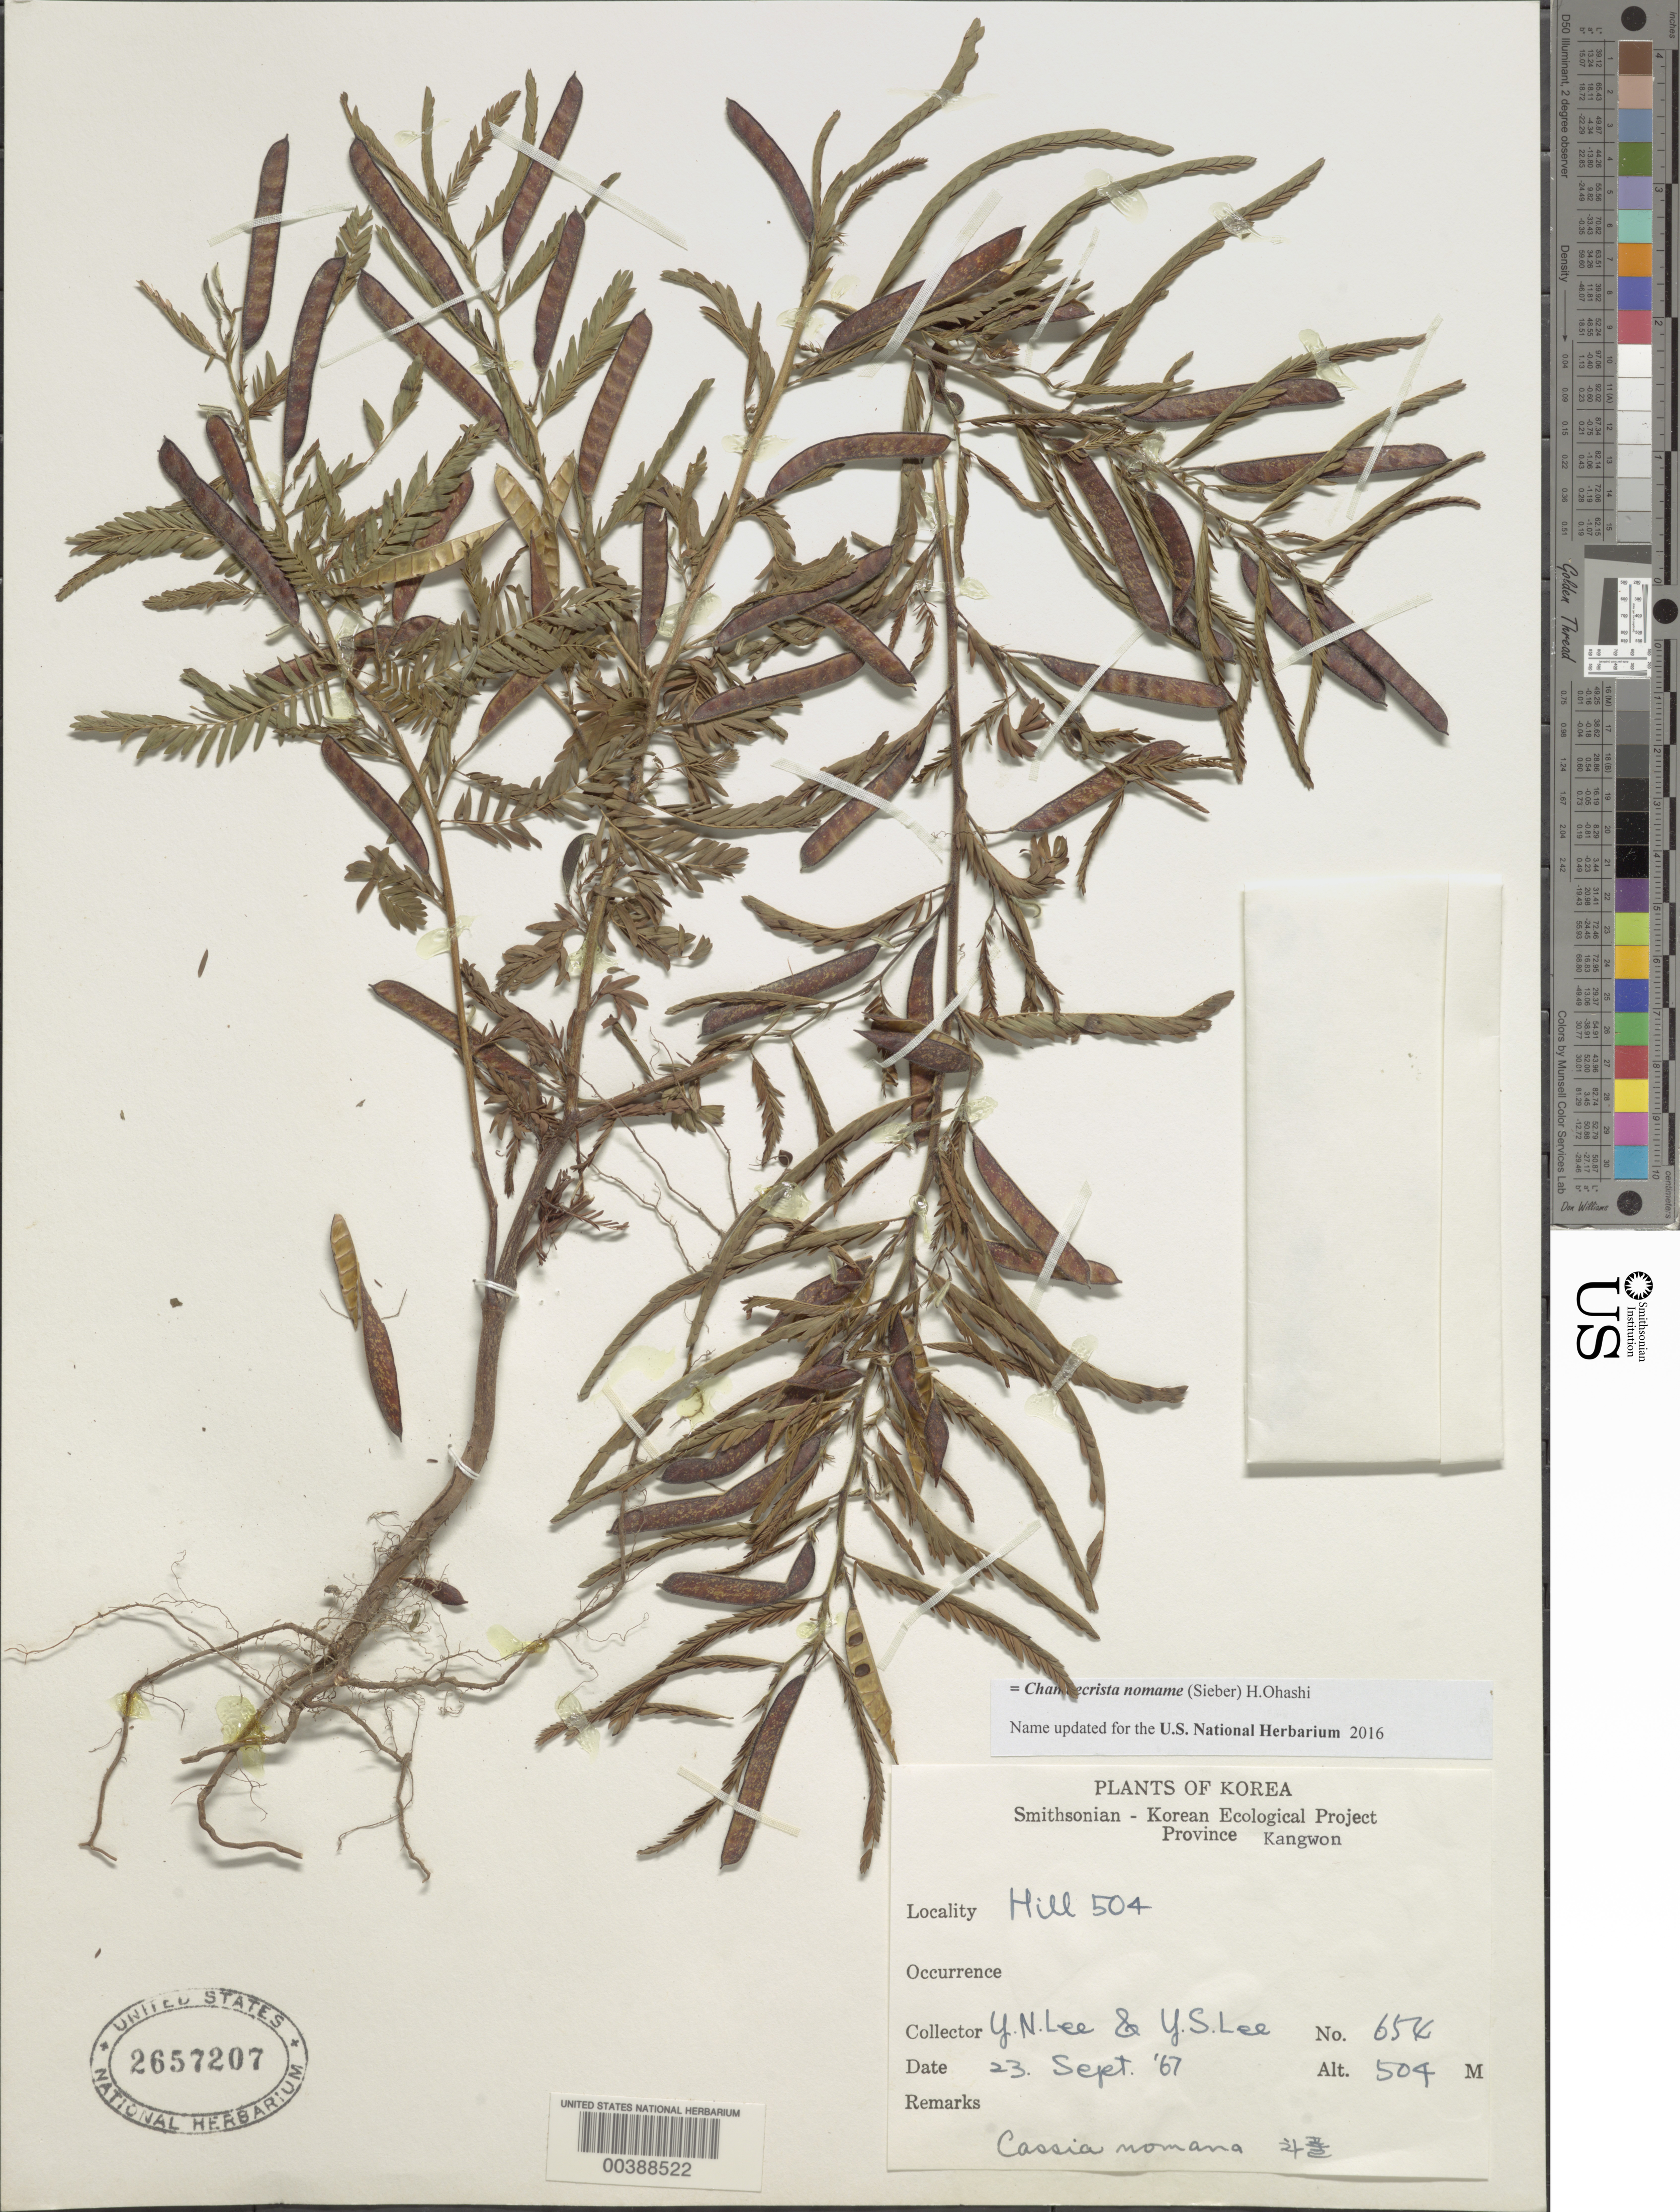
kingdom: Plantae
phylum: Tracheophyta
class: Magnoliopsida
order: Fabales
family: Fabaceae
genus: Chamaecrista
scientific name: Chamaecrista nomame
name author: (Sieber) H. Ohashi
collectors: Y. N. Lee & Y. S. Lee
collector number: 654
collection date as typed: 23 Sep 1967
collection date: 1967-09-23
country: South Korea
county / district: Kangwon-do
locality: Hill 504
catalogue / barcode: US 2657207